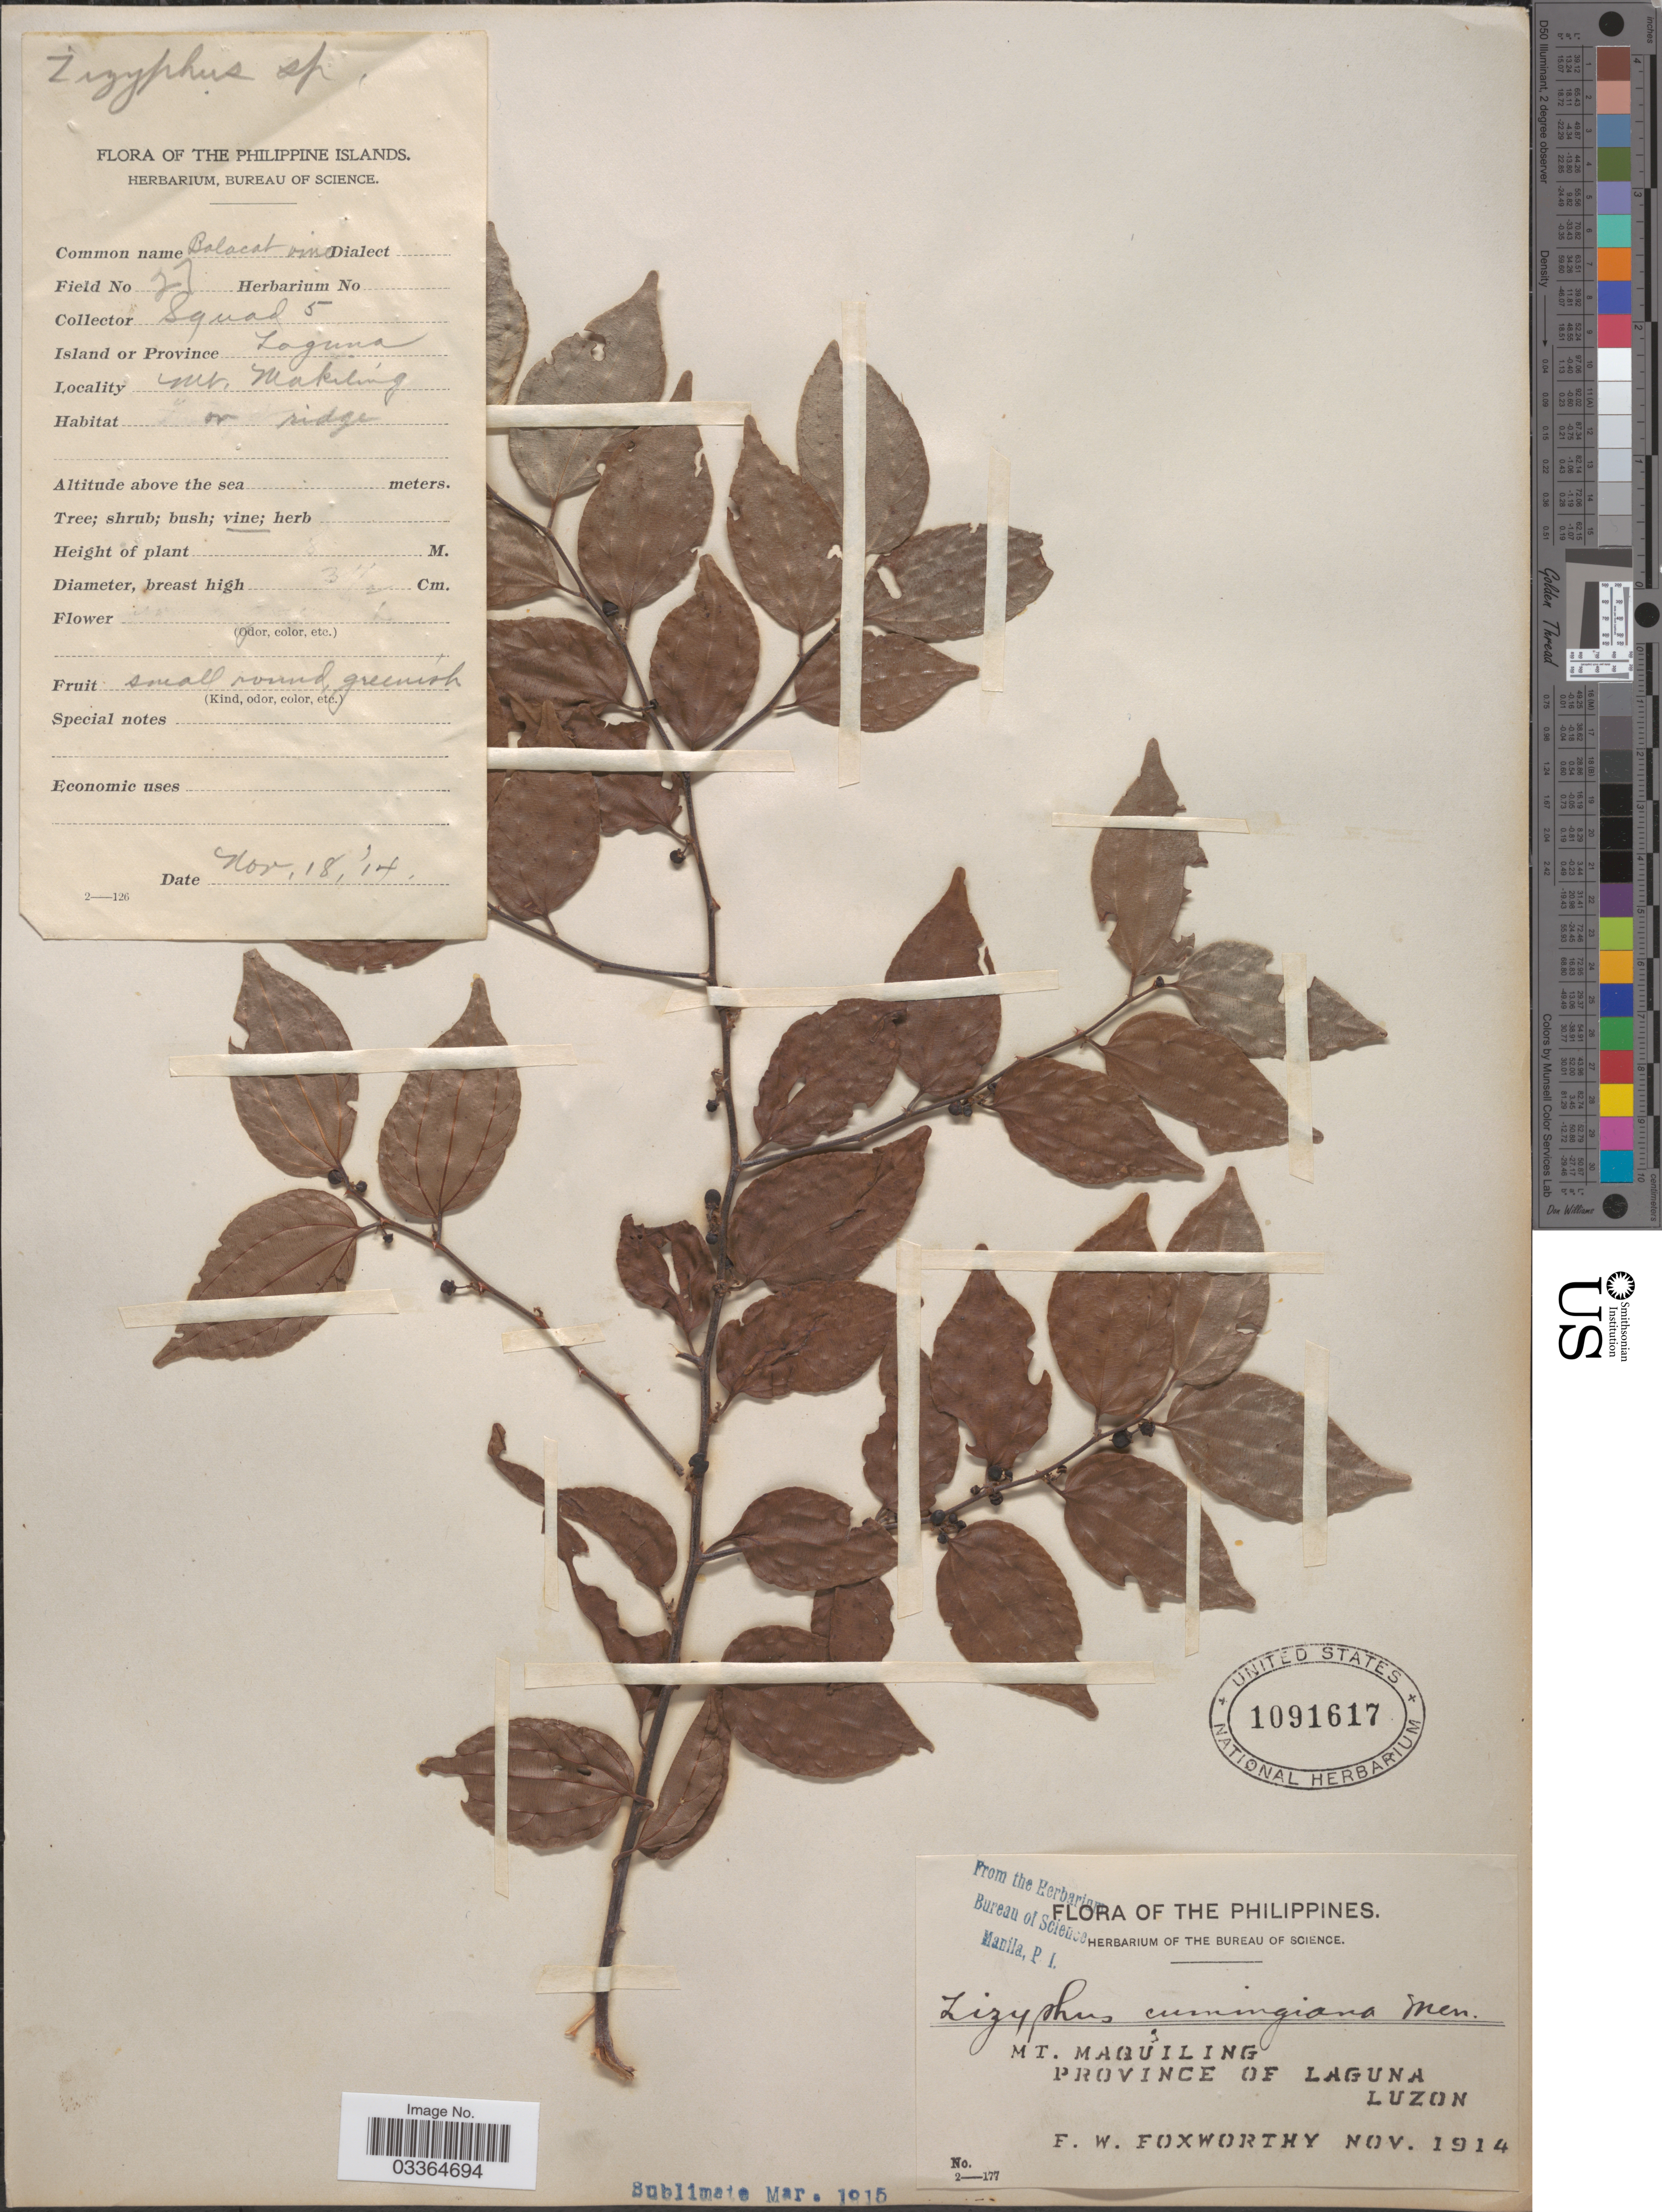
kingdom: Plantae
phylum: Tracheophyta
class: Magnoliopsida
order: Rosales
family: Rhamnaceae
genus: Ziziphus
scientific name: Ziziphus cumingiana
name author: Merr.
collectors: F. W. Foxworthy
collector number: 27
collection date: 1914-11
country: Philippines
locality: Mt. Maquiling, Province of Laguna, Luzon.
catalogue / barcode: US 1091617